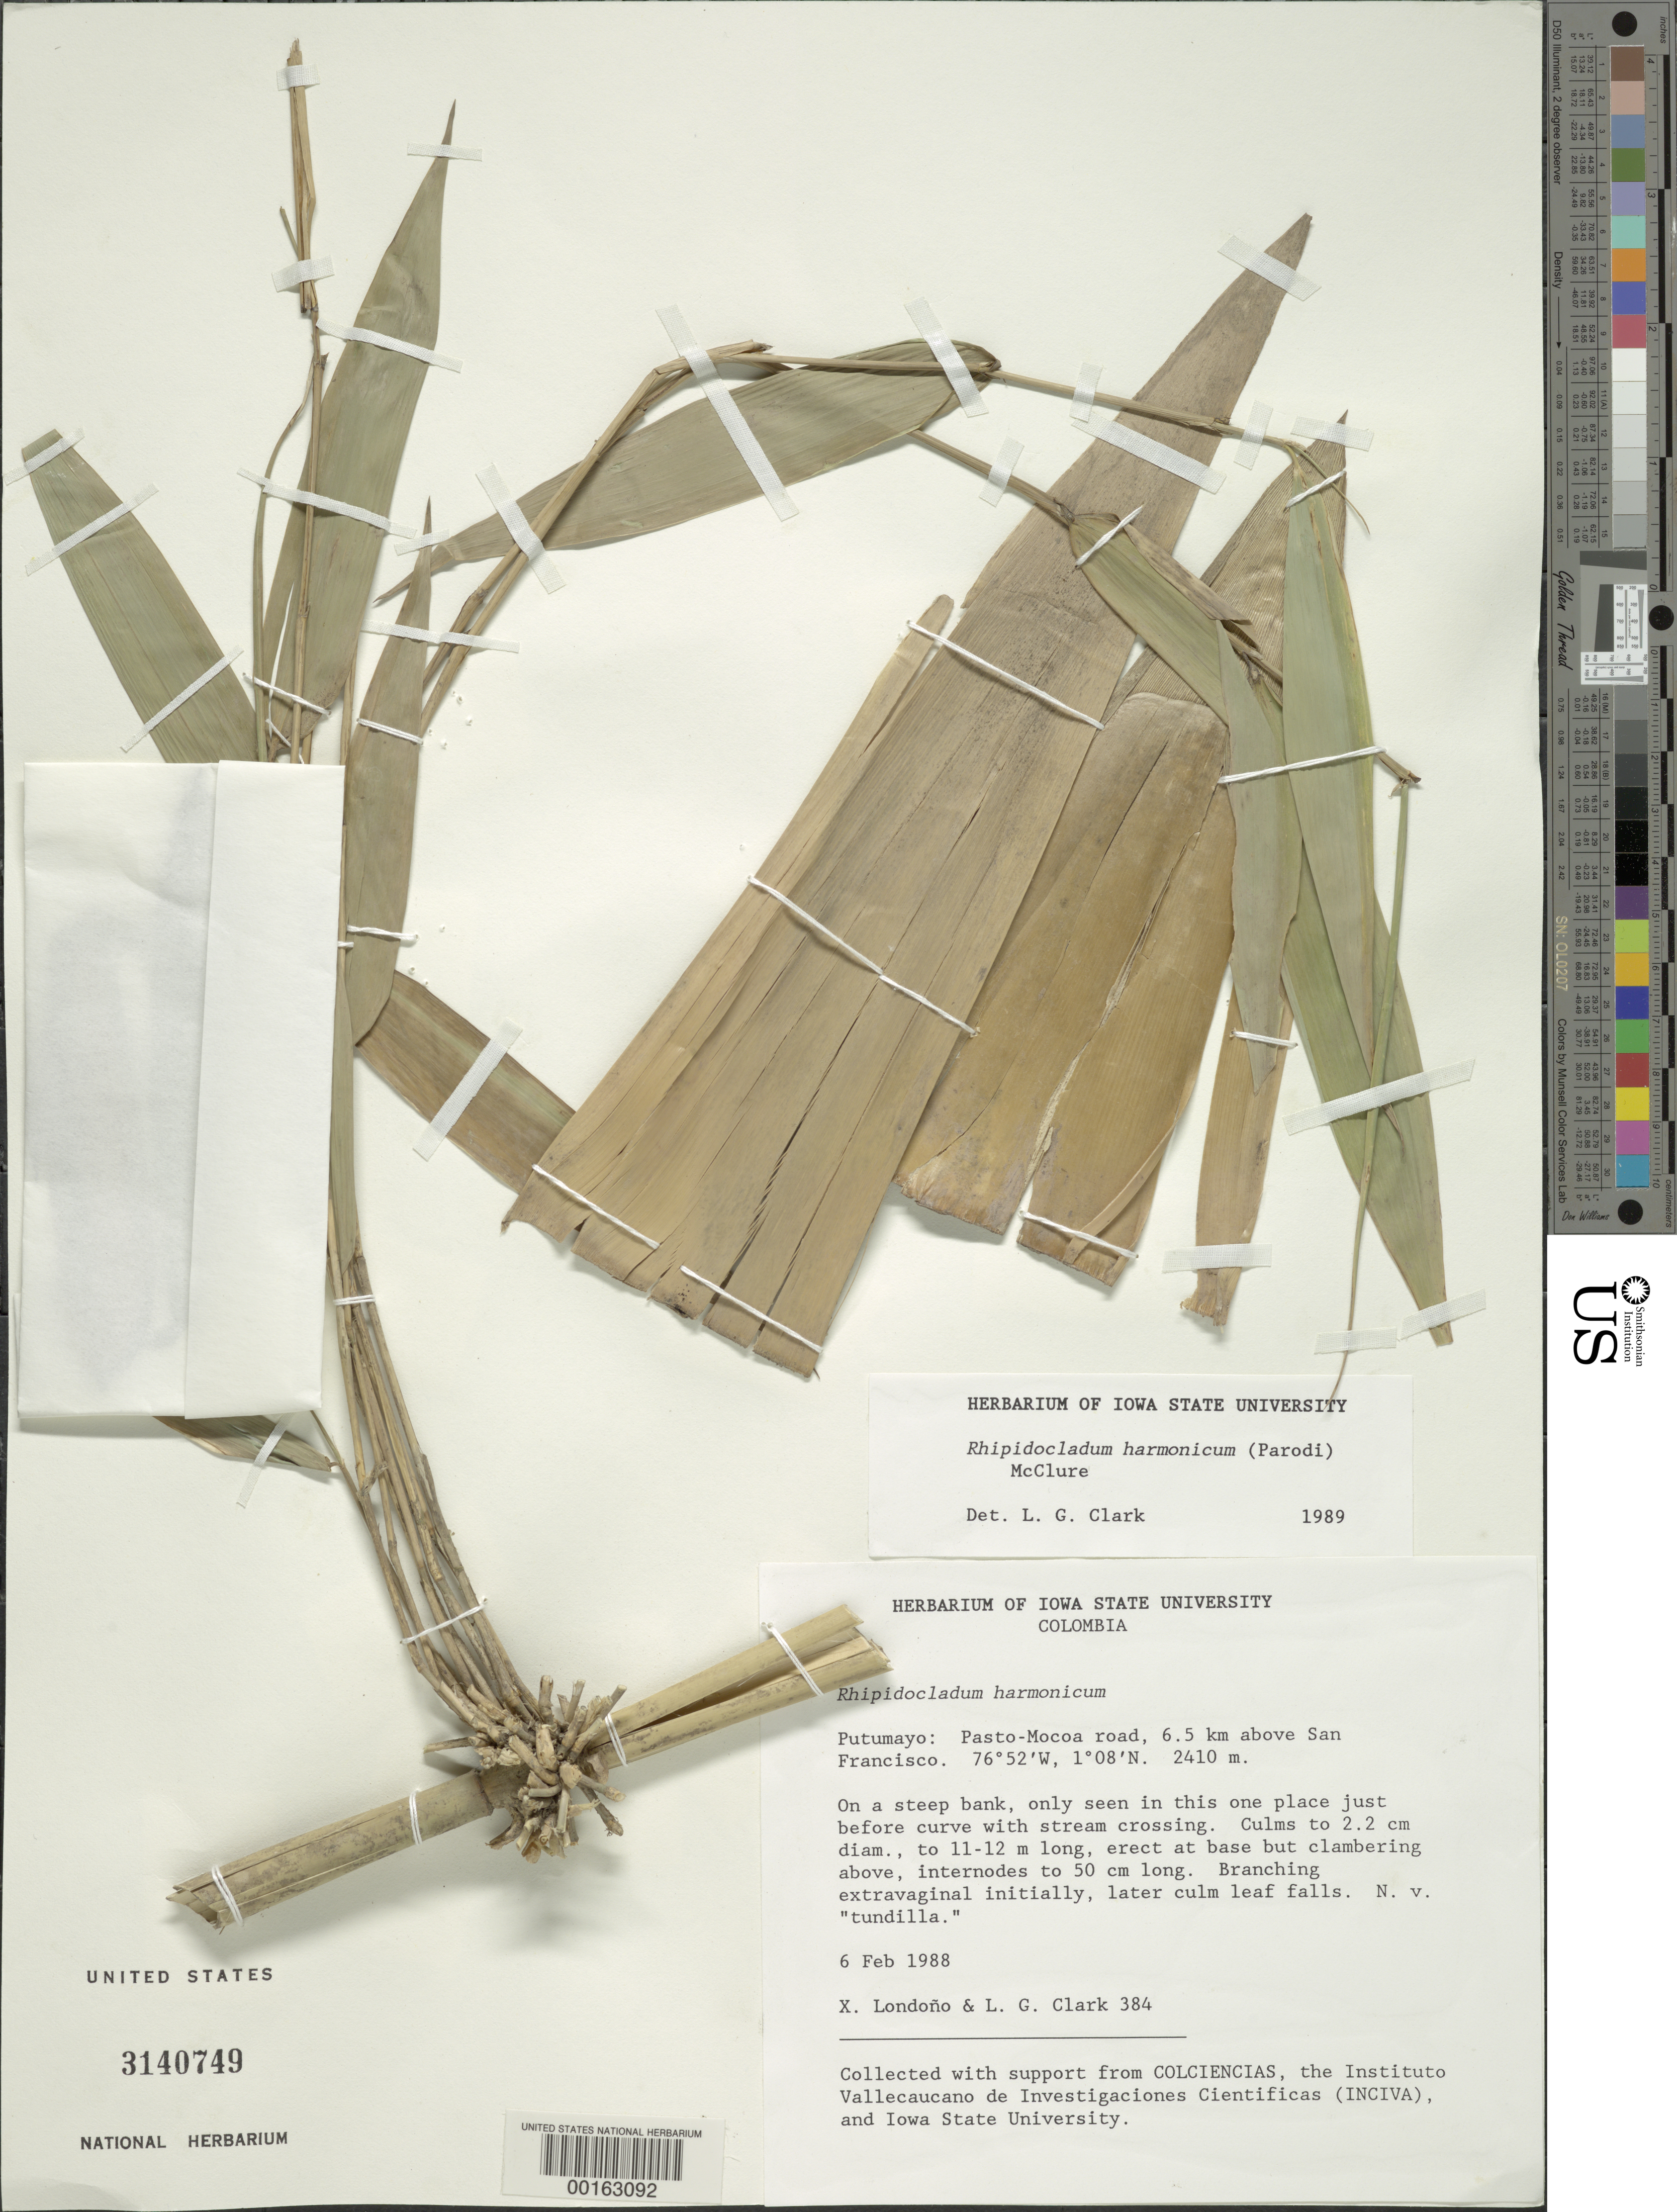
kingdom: Plantae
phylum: Tracheophyta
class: Liliopsida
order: Poales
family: Poaceae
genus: Rhipidocladum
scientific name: Rhipidocladum harmonicum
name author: (Parodi) McClure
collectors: X. Londoño & L. G. Clark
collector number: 384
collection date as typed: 06 Feb 1988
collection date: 1988-02-06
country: Colombia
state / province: Putumayo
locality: Pasto-Mocoa road 6.5 km above San Francisco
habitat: On a steep bank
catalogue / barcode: US 3140749